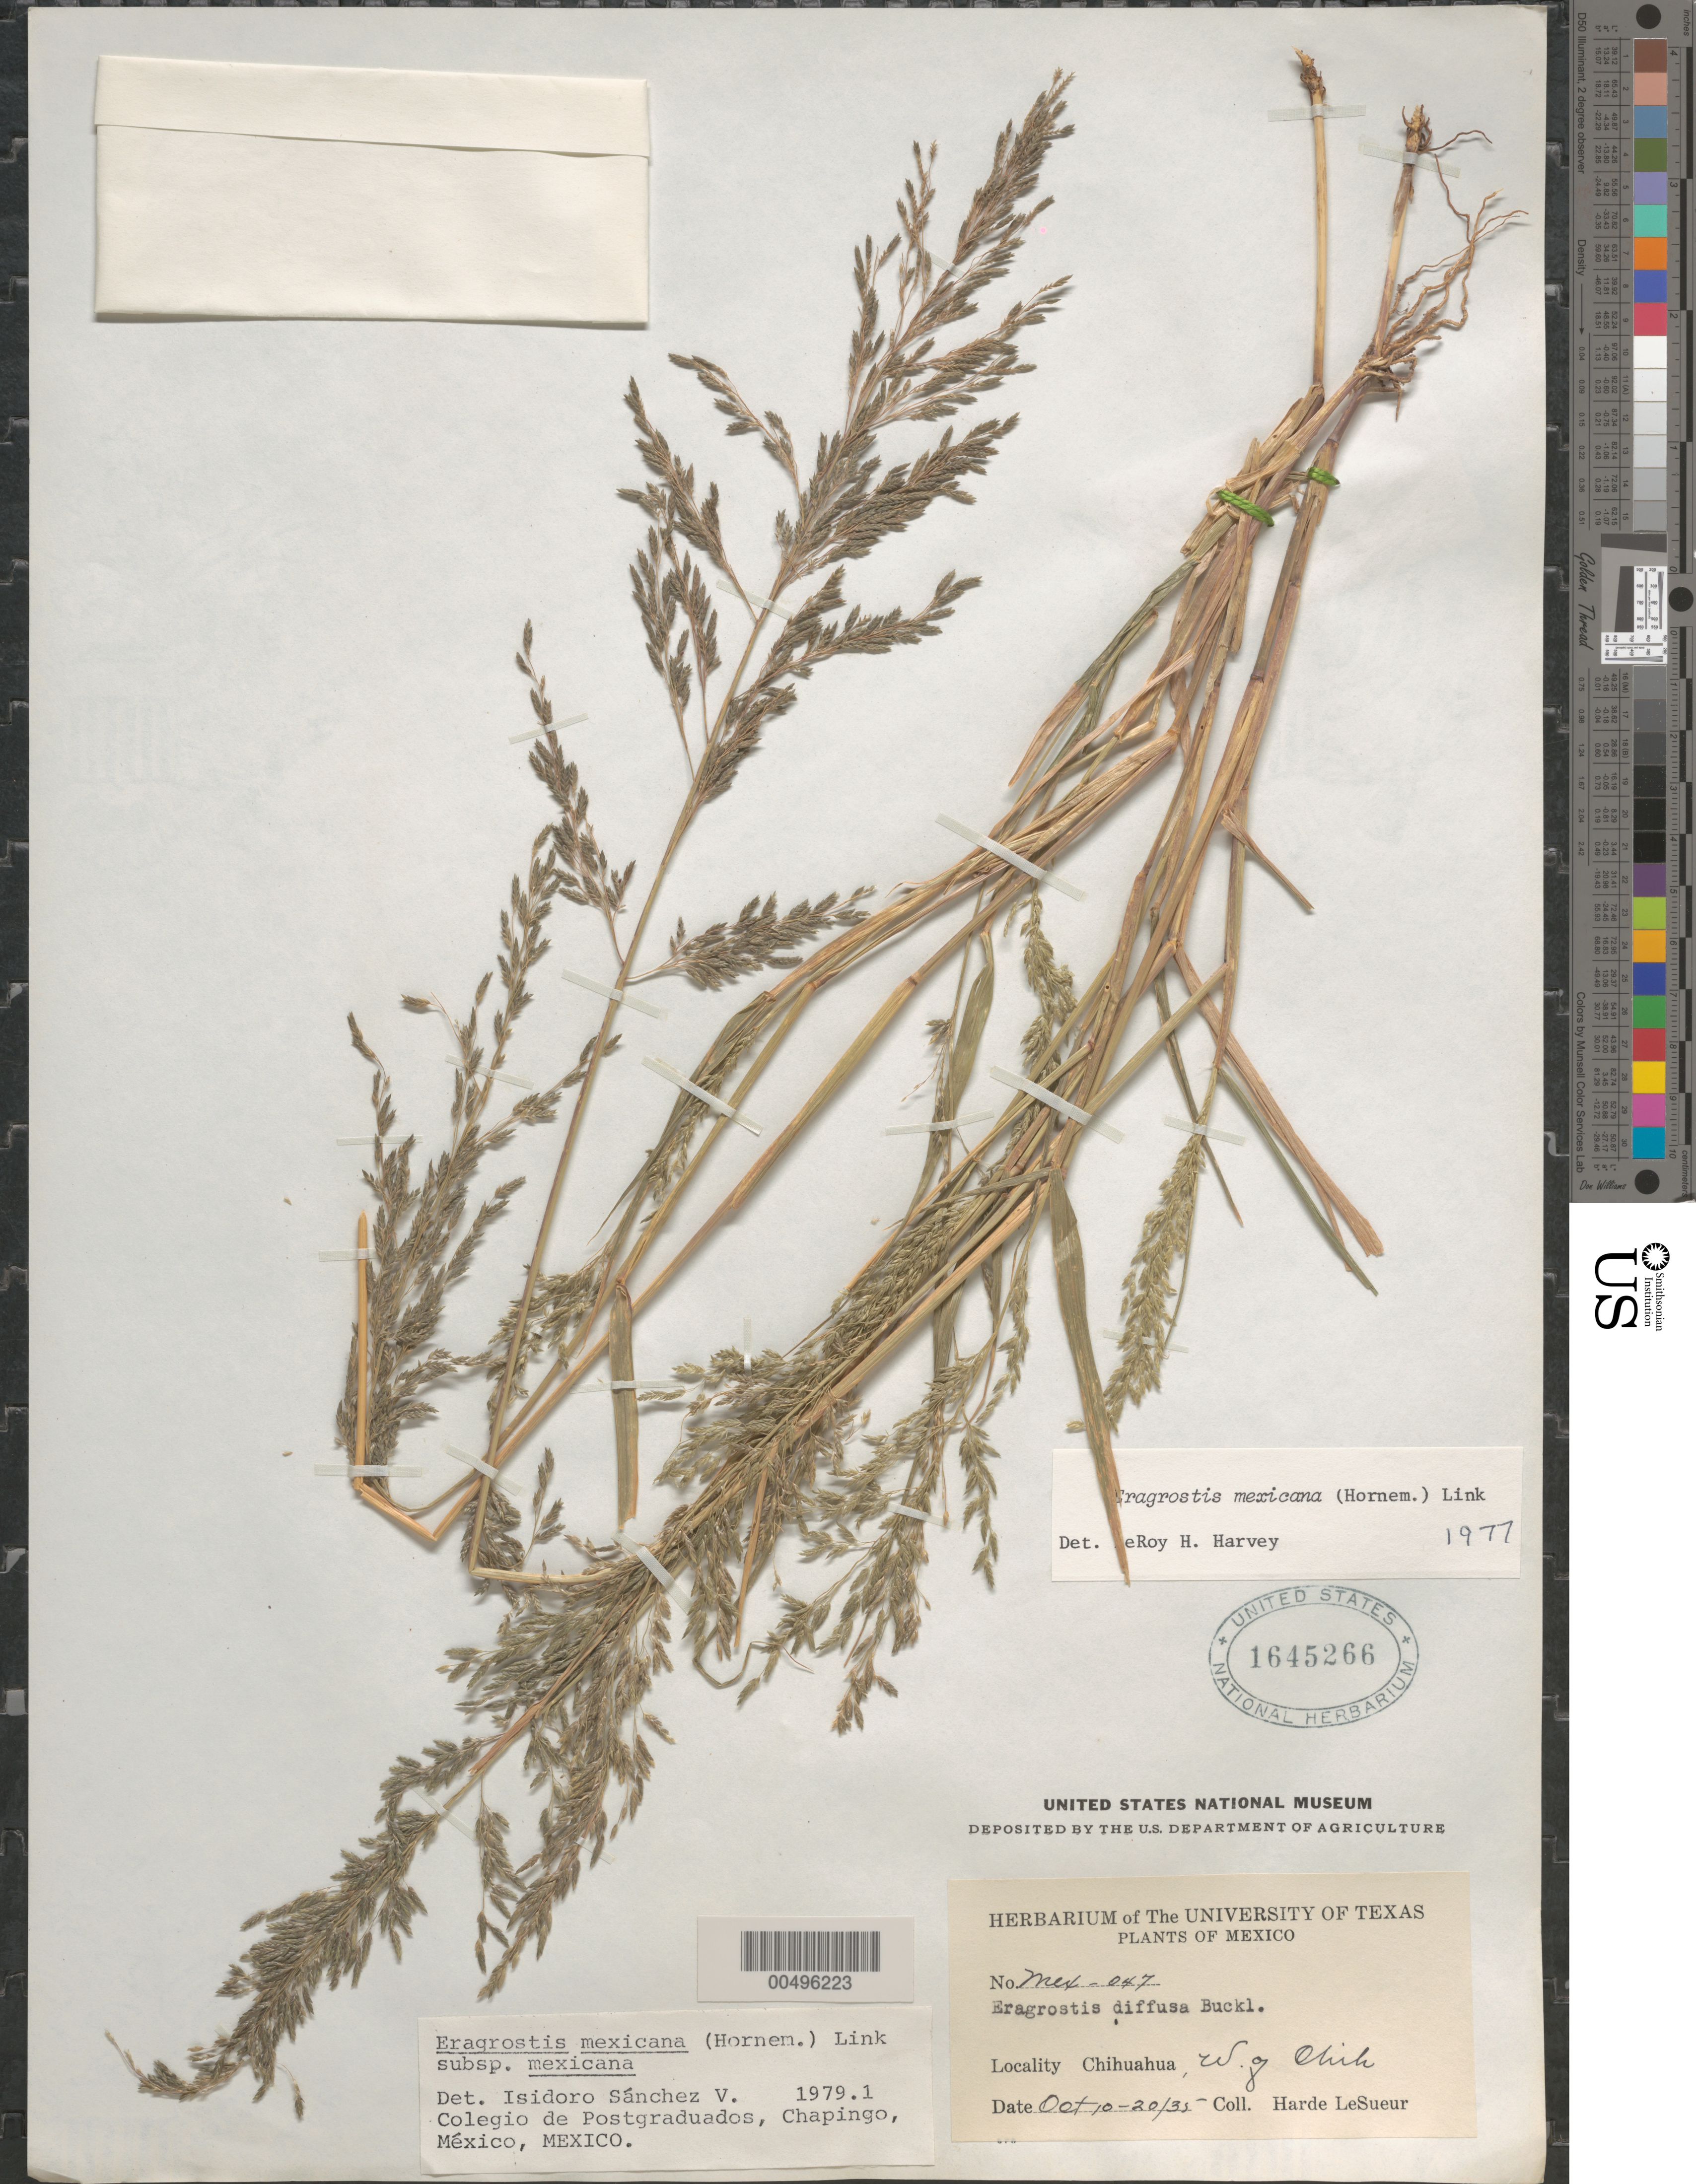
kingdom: Plantae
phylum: Tracheophyta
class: Liliopsida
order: Poales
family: Poaceae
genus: Eragrostis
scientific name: Eragrostis mexicana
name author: (Hornem.) Link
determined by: Sánchez Vega, I. M.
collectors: D. H. LeSueur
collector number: Mex-047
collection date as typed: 10 Oct 1935 to 20 Oct 1935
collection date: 1935-10-10/1935-10-20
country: Mexico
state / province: Chihuahua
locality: W of Chihuahua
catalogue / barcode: US 1645266